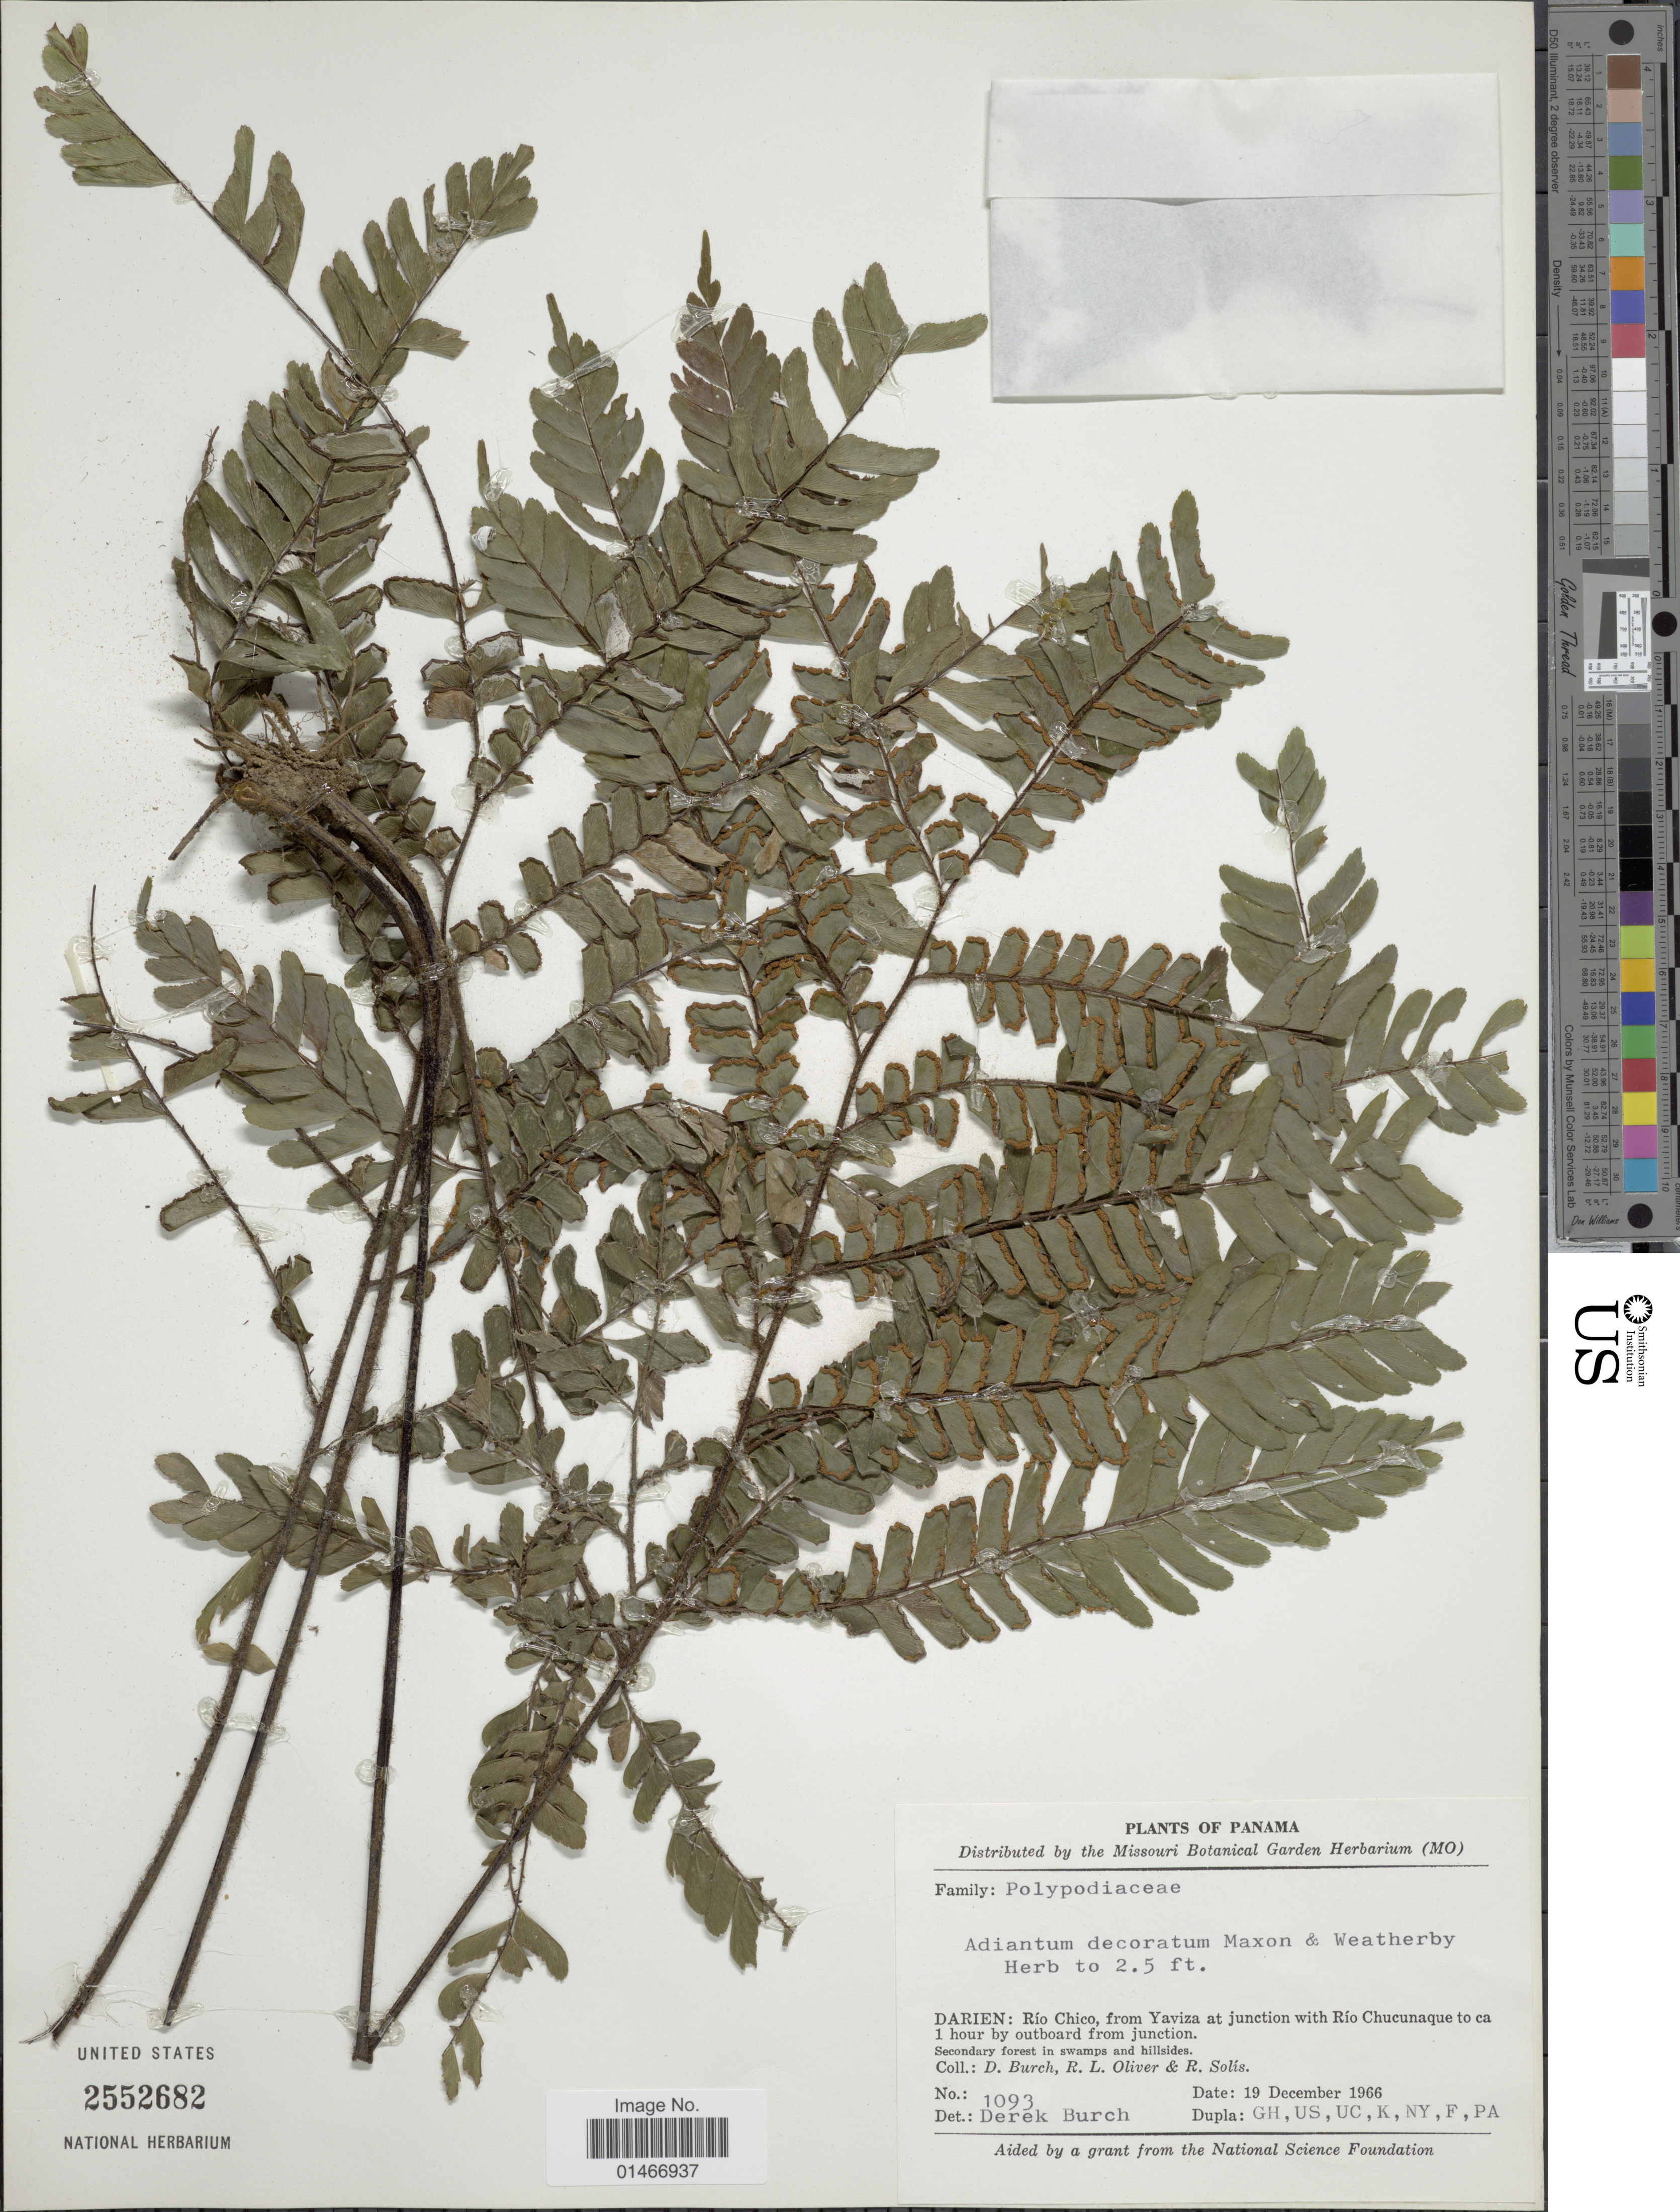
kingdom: Plantae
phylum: Tracheophyta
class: Polypodiopsida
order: Polypodiales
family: Pteridaceae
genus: Adiantum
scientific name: Adiantum decoratum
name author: Maxon & Weath.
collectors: D. Burch, R. Oliver & R. Solis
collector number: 1093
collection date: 1966-12-19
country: Panama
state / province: Darién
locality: Rio Chico, from Yaviza at junction with Rio Chucunaque to ca 1 hour by outboard from junction.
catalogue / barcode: US 2552682